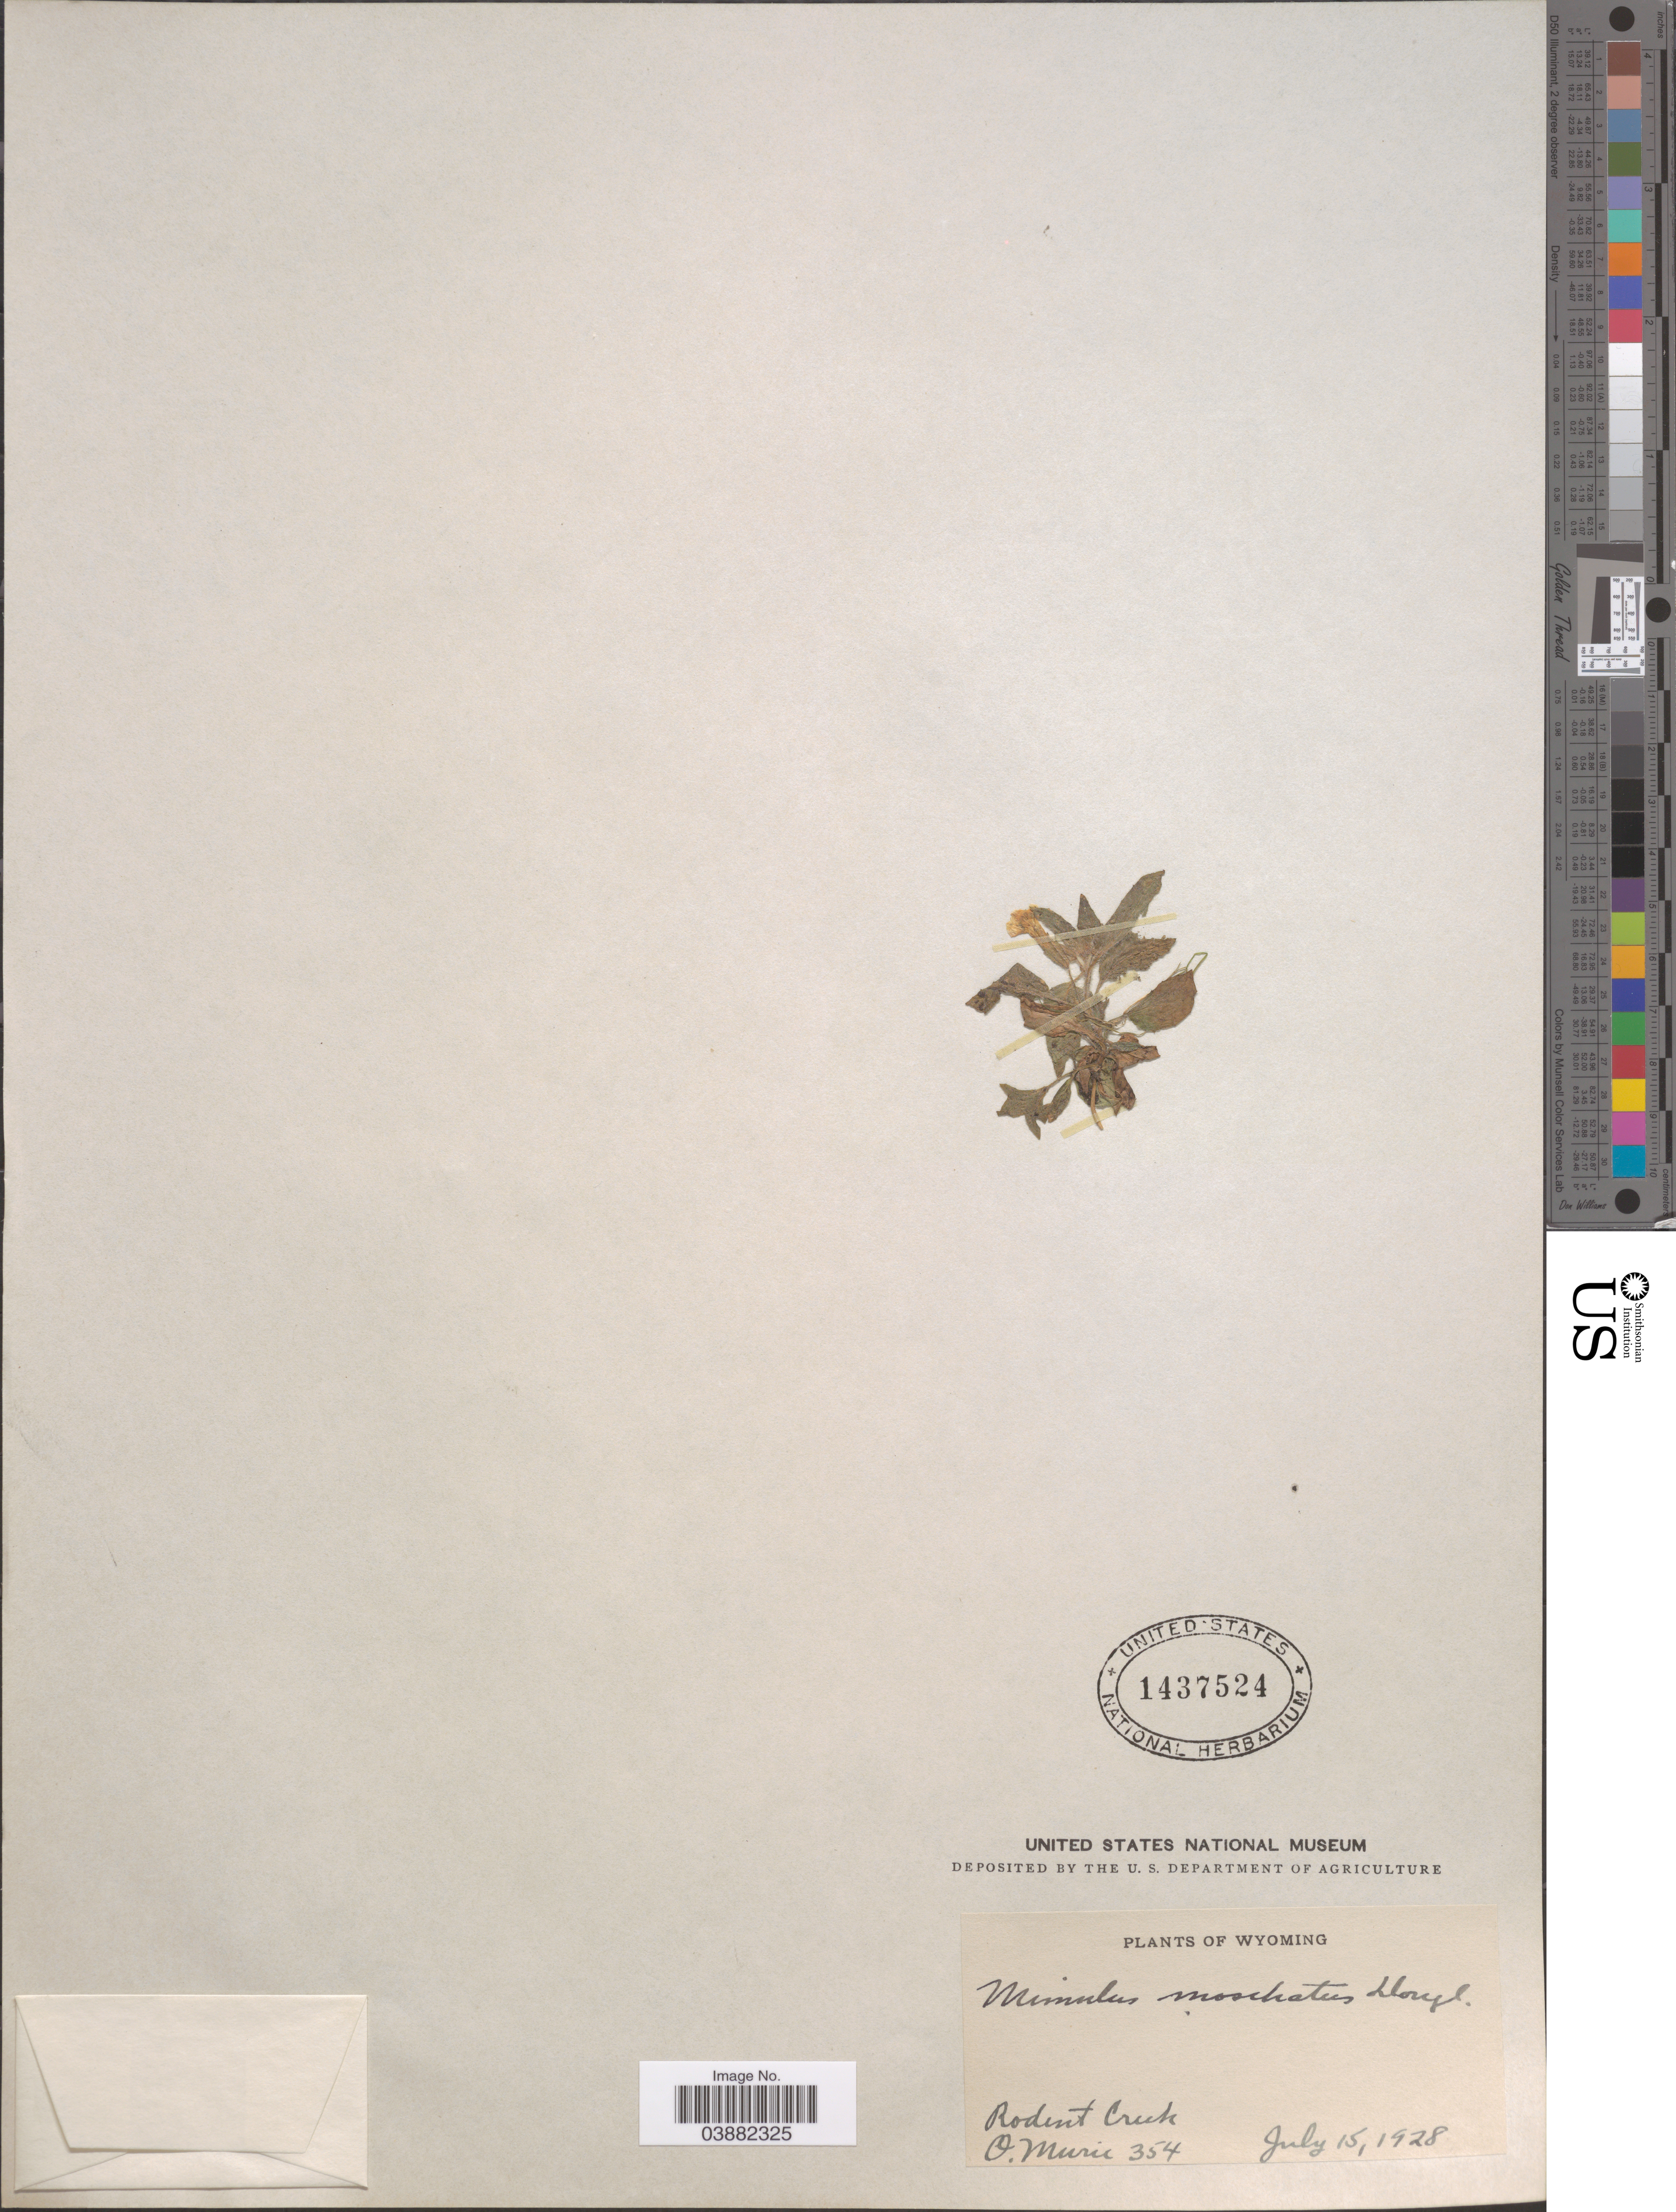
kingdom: Plantae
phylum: Tracheophyta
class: Magnoliopsida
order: Lamiales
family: Phrymaceae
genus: Mimulus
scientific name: Mimulus moschatus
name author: Douglas ex Lindl.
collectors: O. Murie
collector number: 354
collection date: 1928-07-15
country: United States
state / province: Wyoming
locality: Rodent Creek.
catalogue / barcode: US 1437524